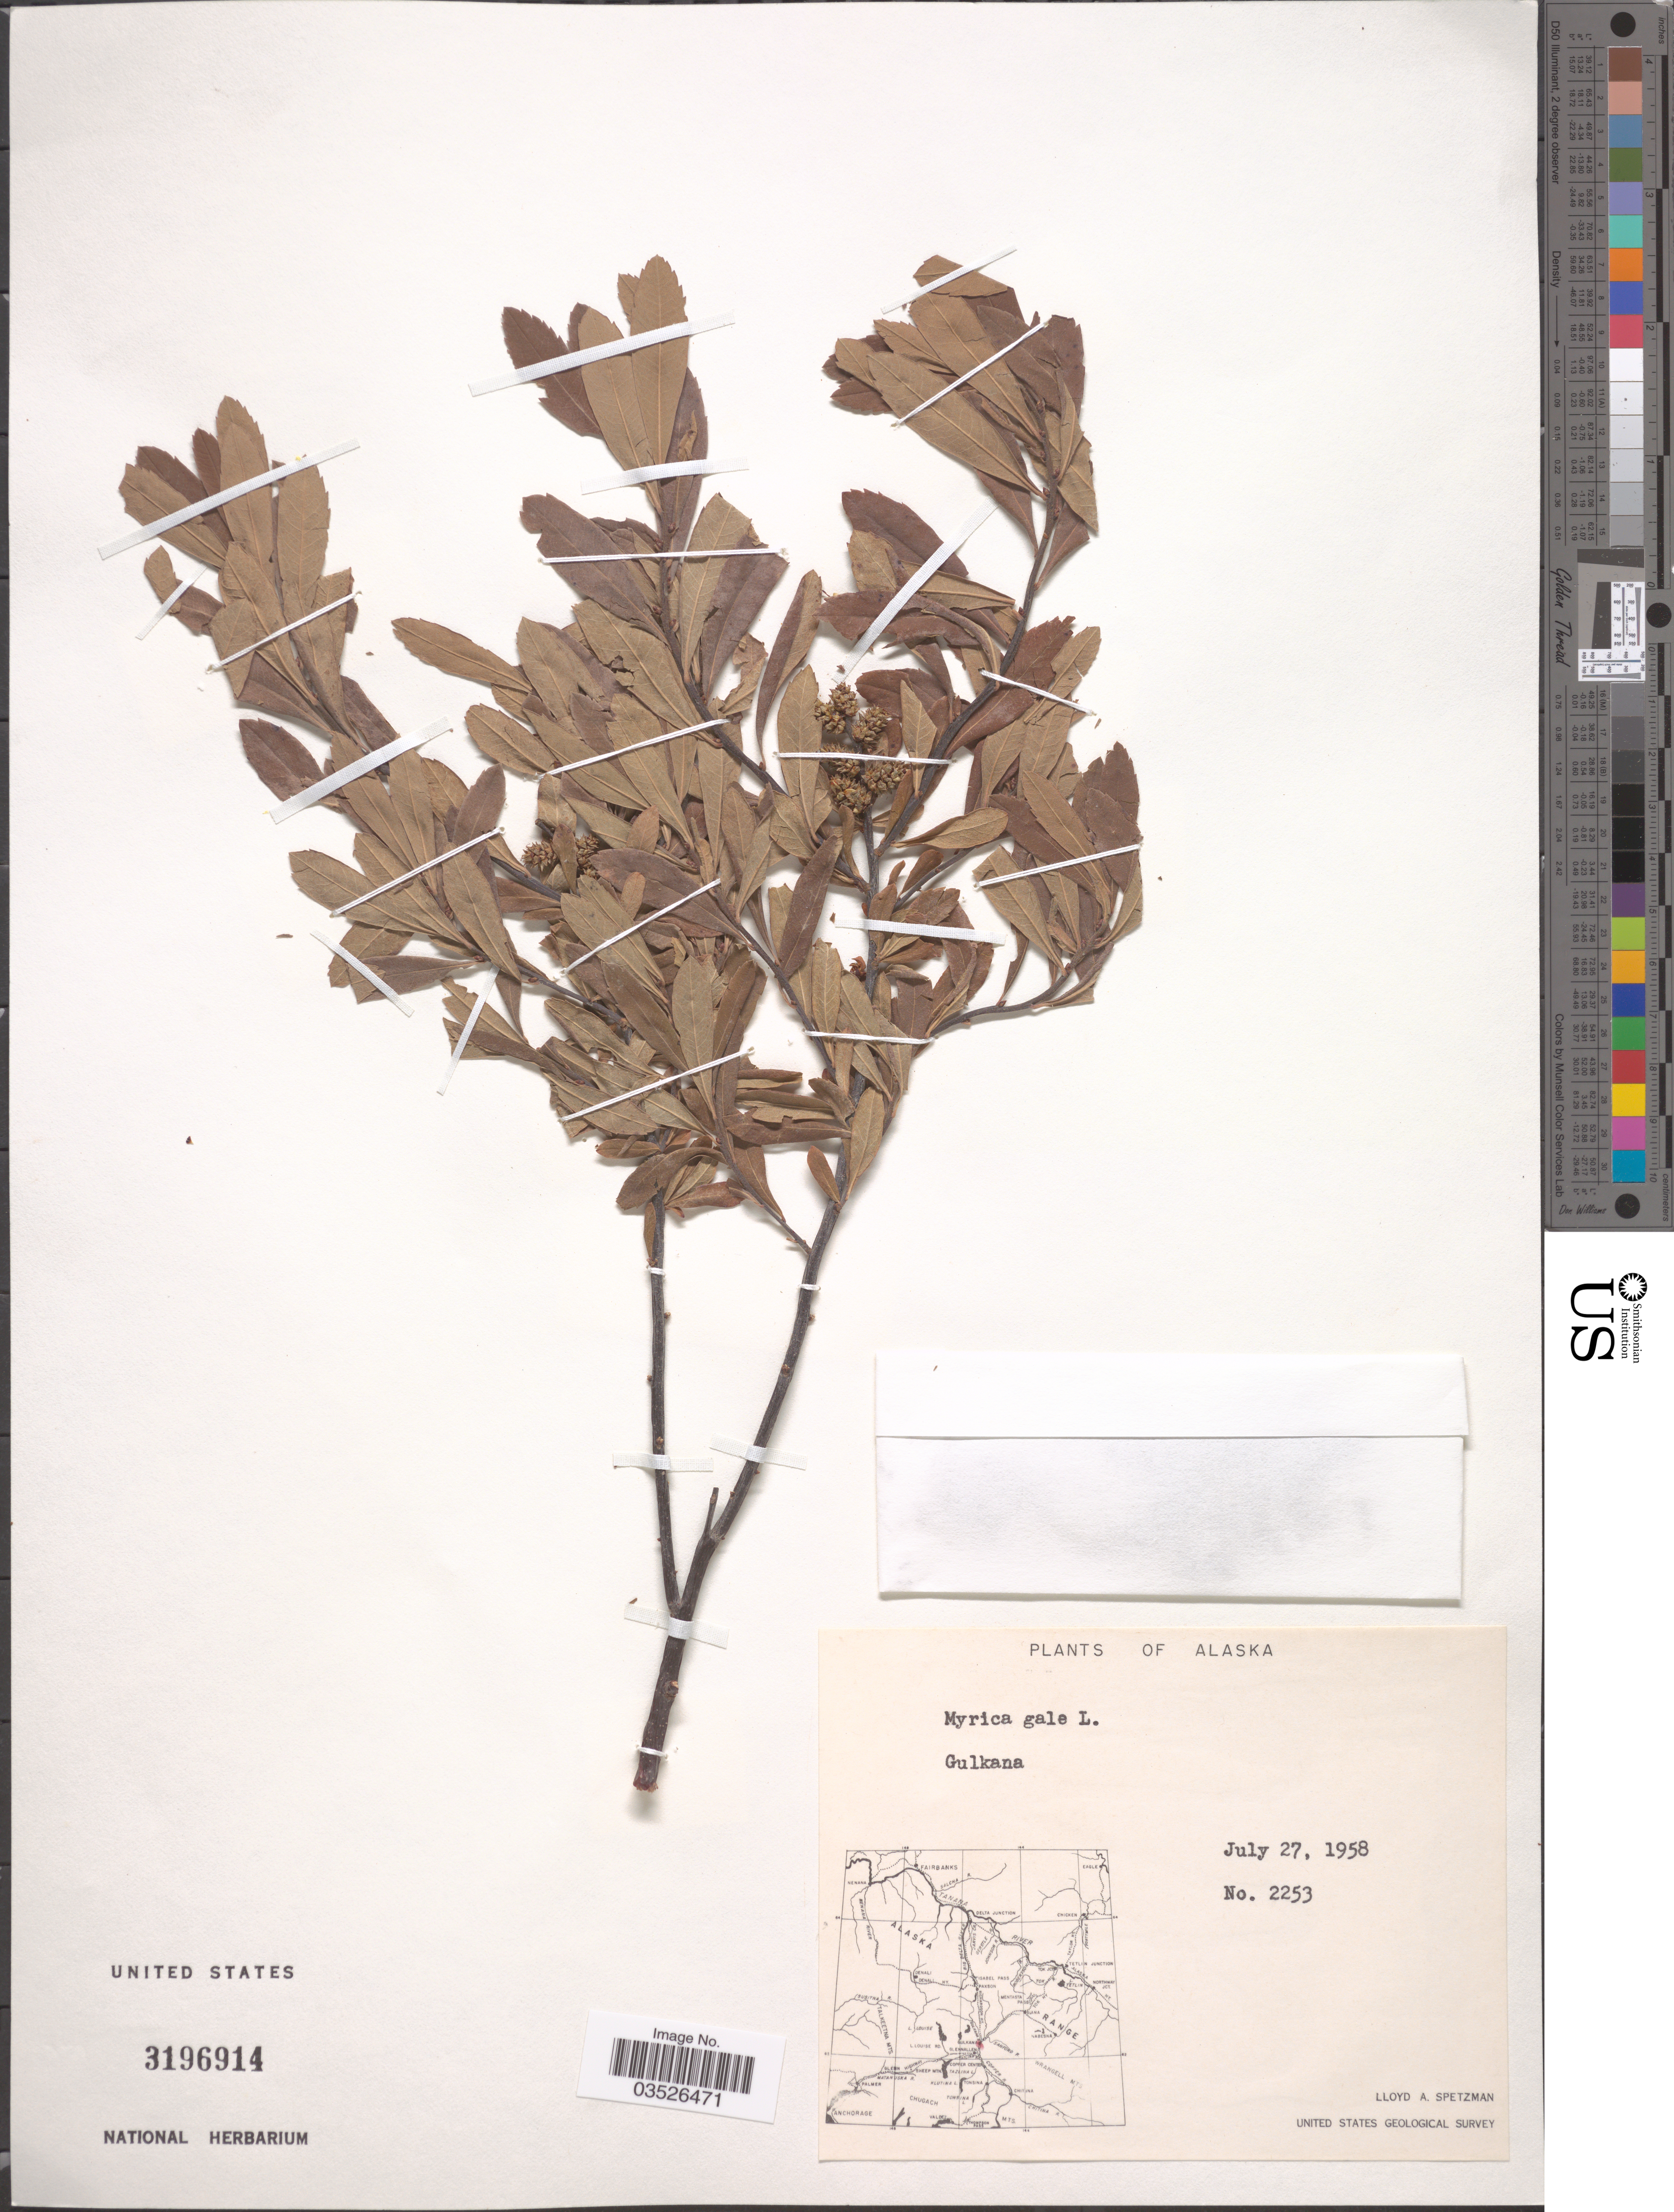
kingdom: Plantae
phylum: Tracheophyta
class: Magnoliopsida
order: Fagales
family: Myricaceae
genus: Myrica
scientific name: Myrica gale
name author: L.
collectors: L. Spetzman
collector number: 2253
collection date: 1958-07-27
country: United States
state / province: Alaska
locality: Gulkana.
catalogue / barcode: US 3196914